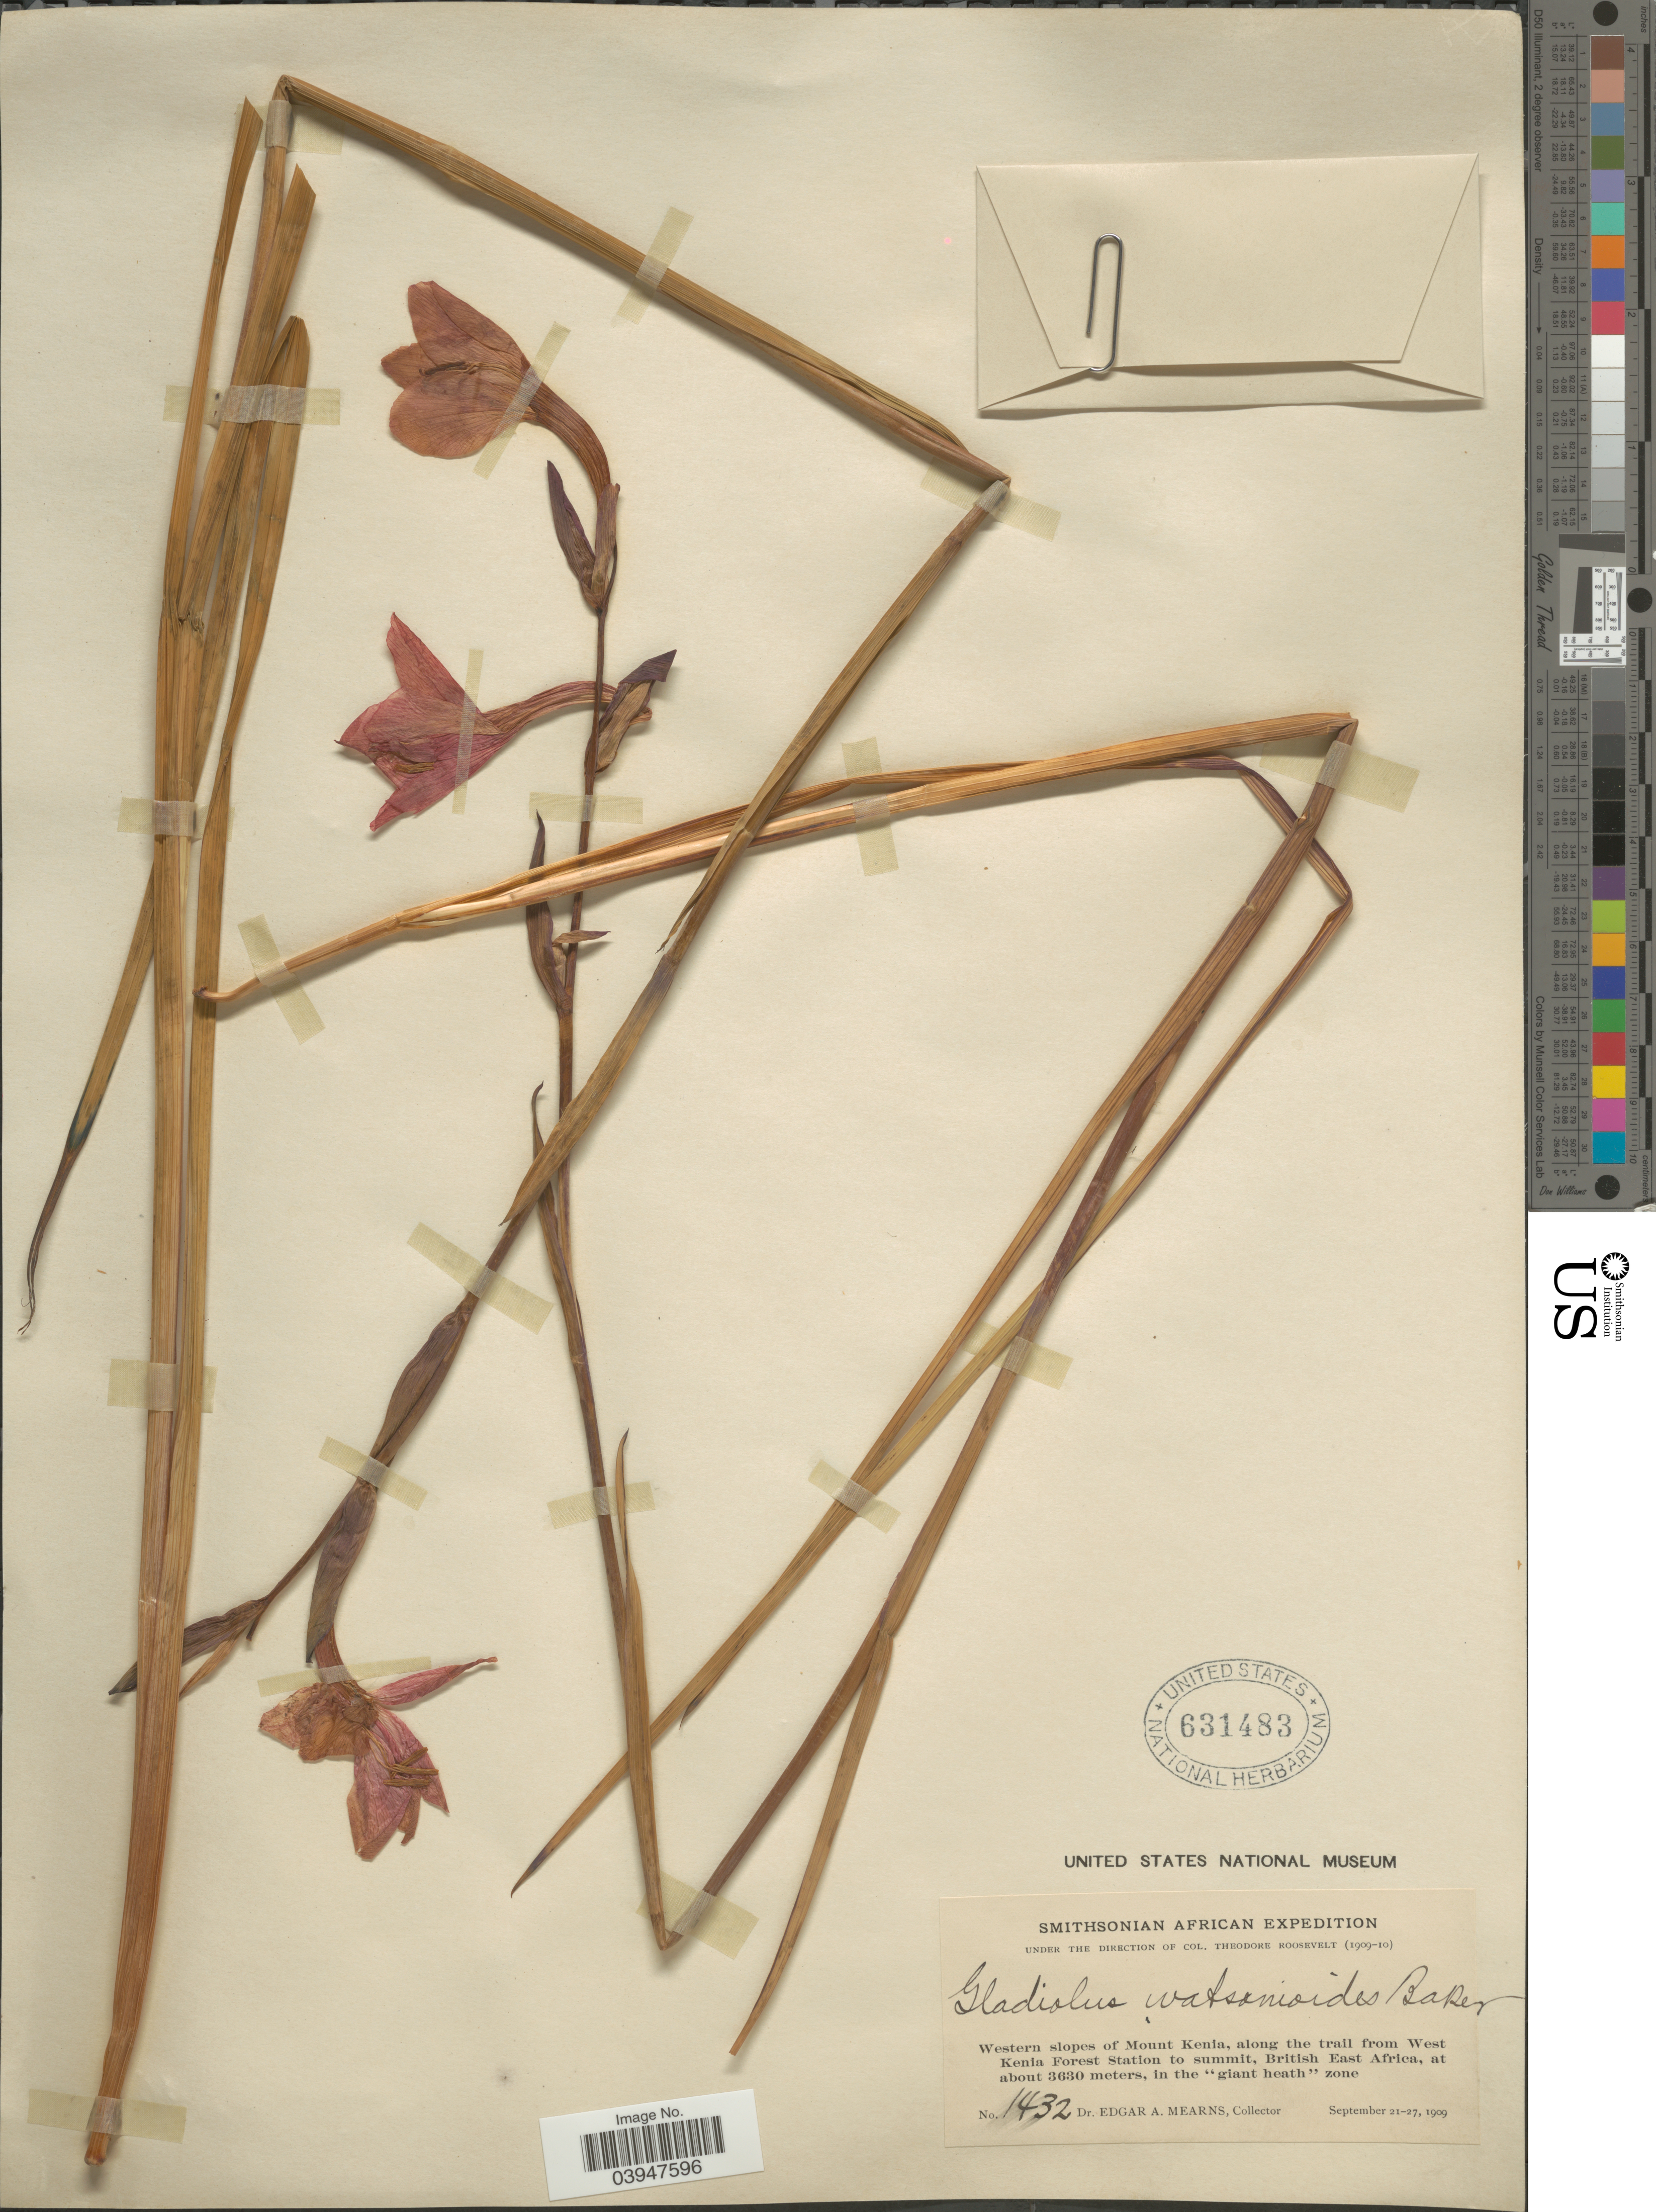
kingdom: Plantae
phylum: Tracheophyta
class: Liliopsida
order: Asparagales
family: Iridaceae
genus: Gladiolus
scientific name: Gladiolus watsonioides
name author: Baker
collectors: E. A. Mearns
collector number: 1432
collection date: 1909-09-21/1909-09-27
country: Kenya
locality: Western slopes of Mount Kenia, along the trail from West Kenia Forest Station to summit, British East Africa, in the "giant heath" zone.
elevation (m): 3630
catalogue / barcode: US 631483